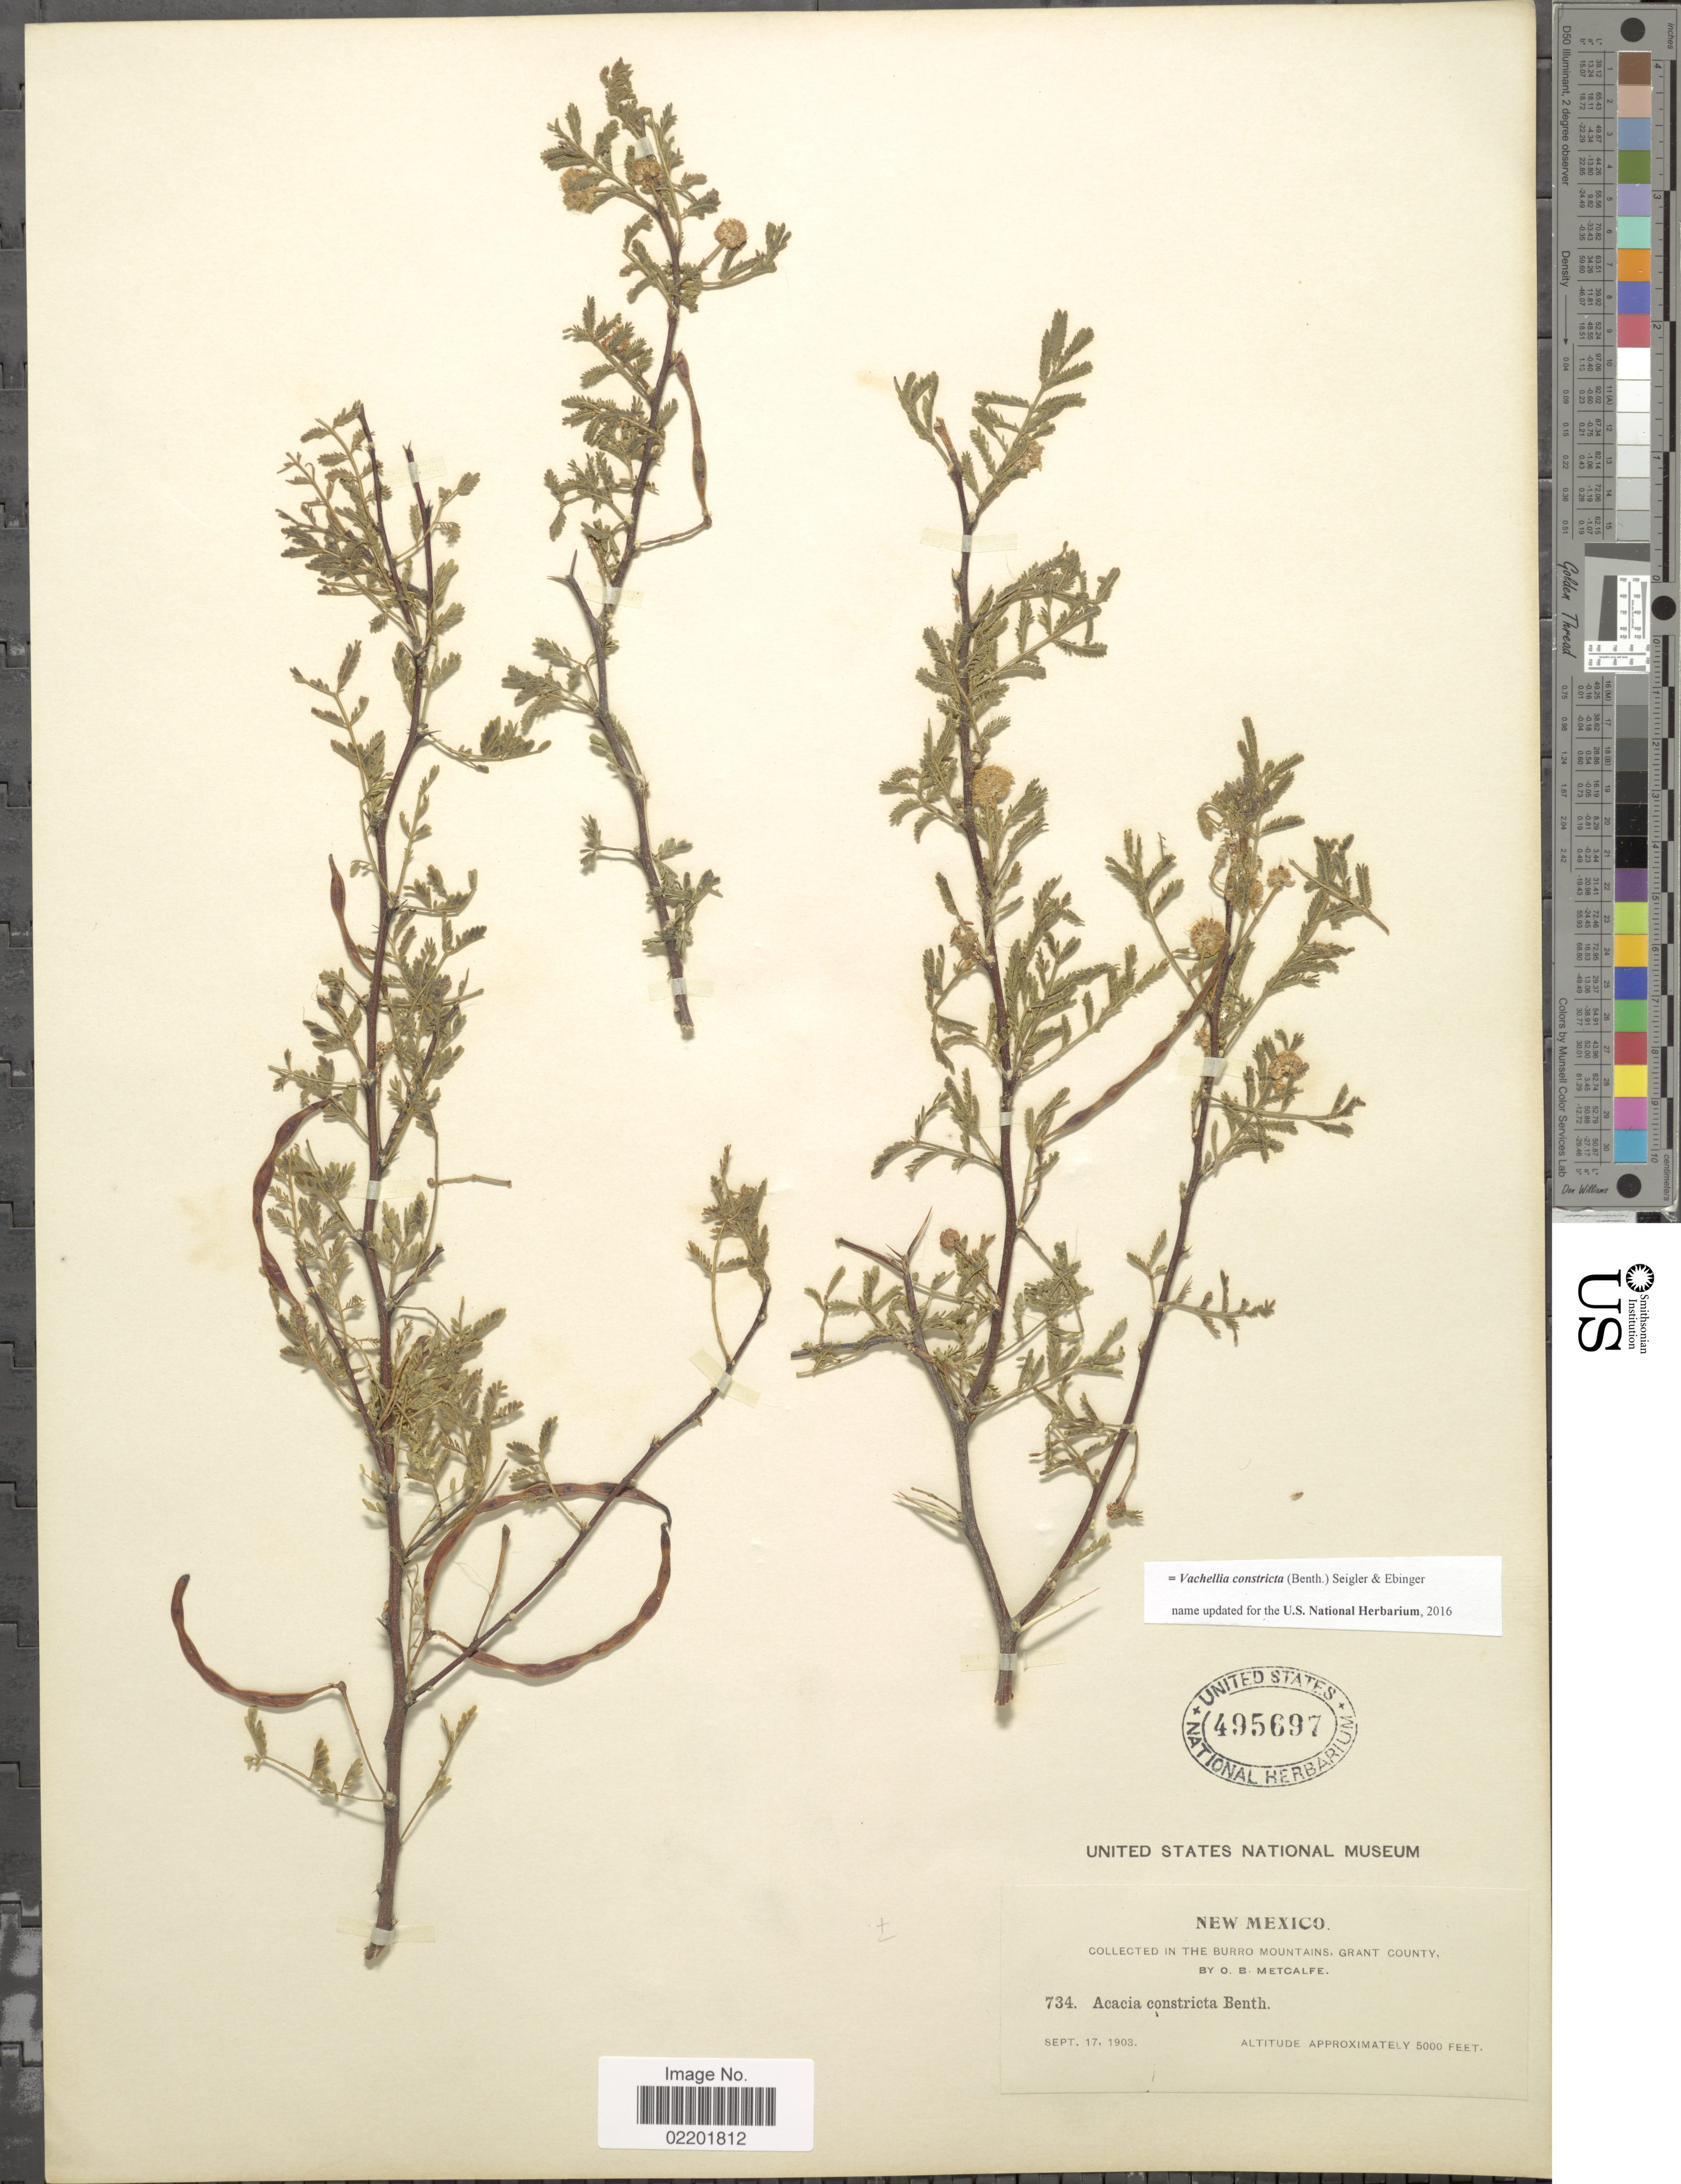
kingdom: Plantae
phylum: Tracheophyta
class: Magnoliopsida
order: Fabales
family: Fabaceae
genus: Vachellia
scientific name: Vachellia constricta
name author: (Benth.) Seigler & Ebinger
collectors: O. B. Metcalfe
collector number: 734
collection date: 1903-09-17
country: United States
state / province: New Mexico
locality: Burro Mountains, Grant County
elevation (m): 1524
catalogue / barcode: US 495697